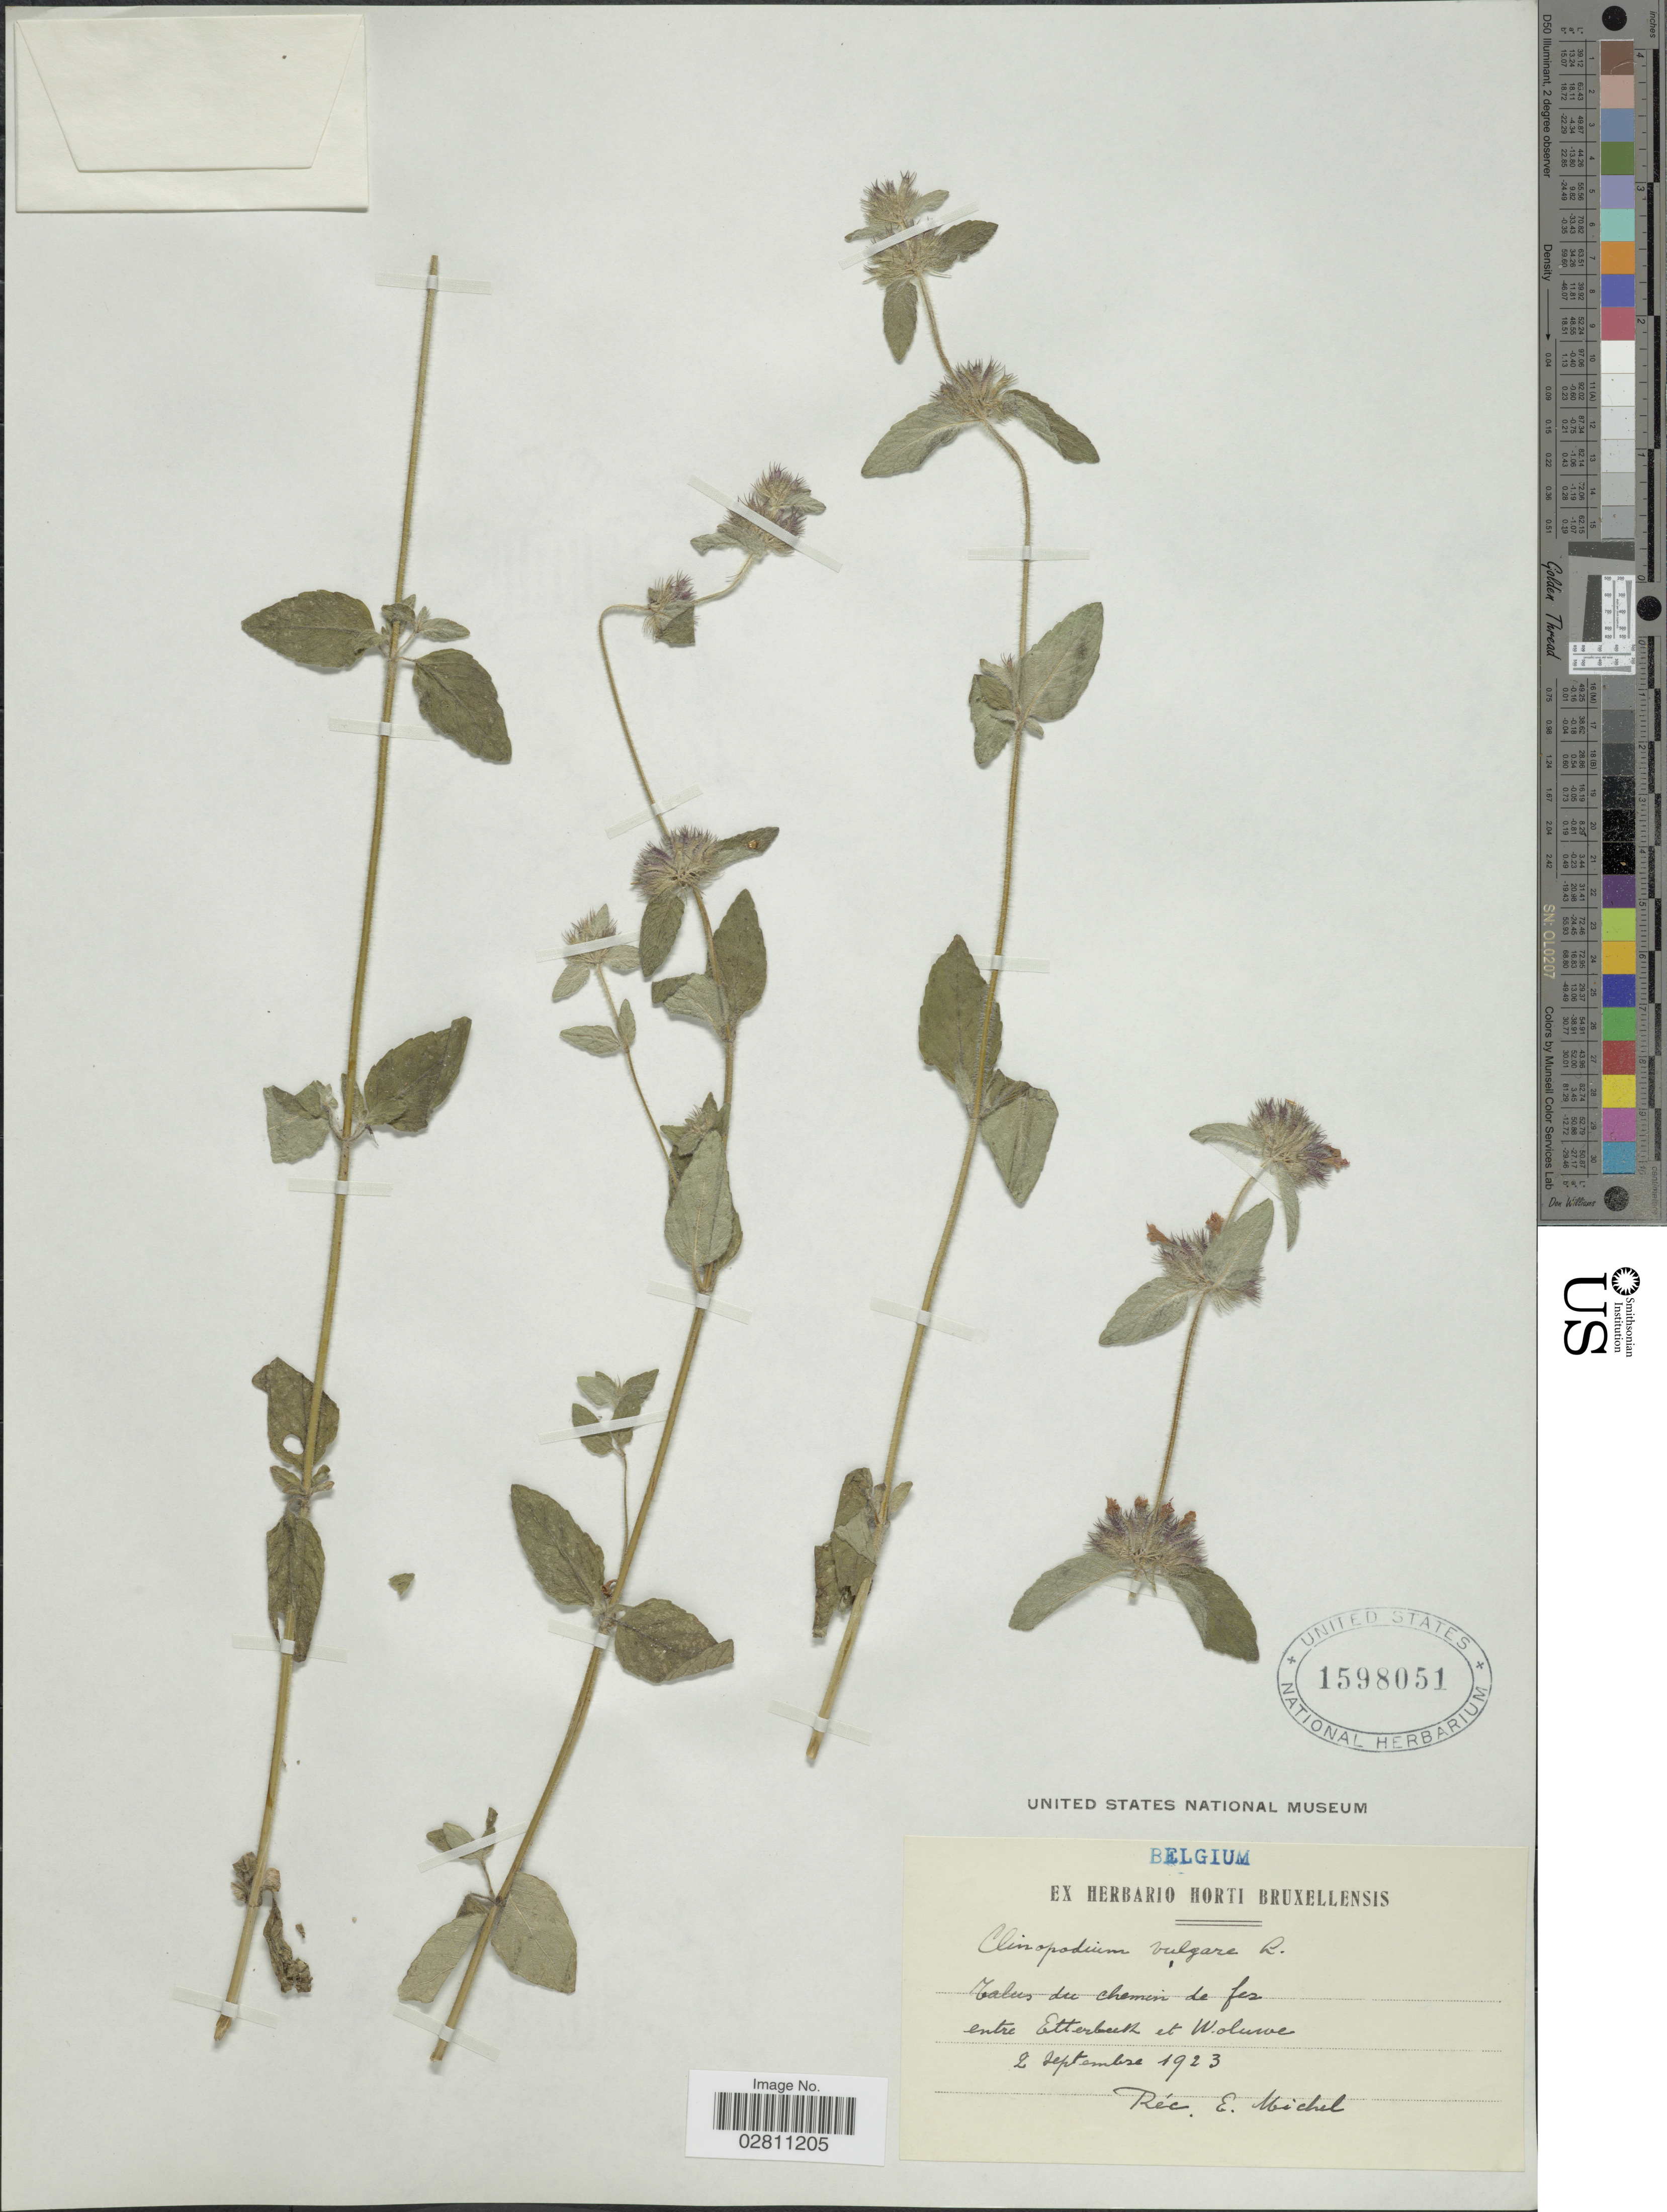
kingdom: Plantae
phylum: Tracheophyta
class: Magnoliopsida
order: Lamiales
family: Lamiaceae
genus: Clinopodium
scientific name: Clinopodium vulgare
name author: L.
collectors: E. Michel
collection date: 1923-09-02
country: Belgium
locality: Talus du chemin de fez entre Etterbeek et Wolunie.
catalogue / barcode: US 1598051